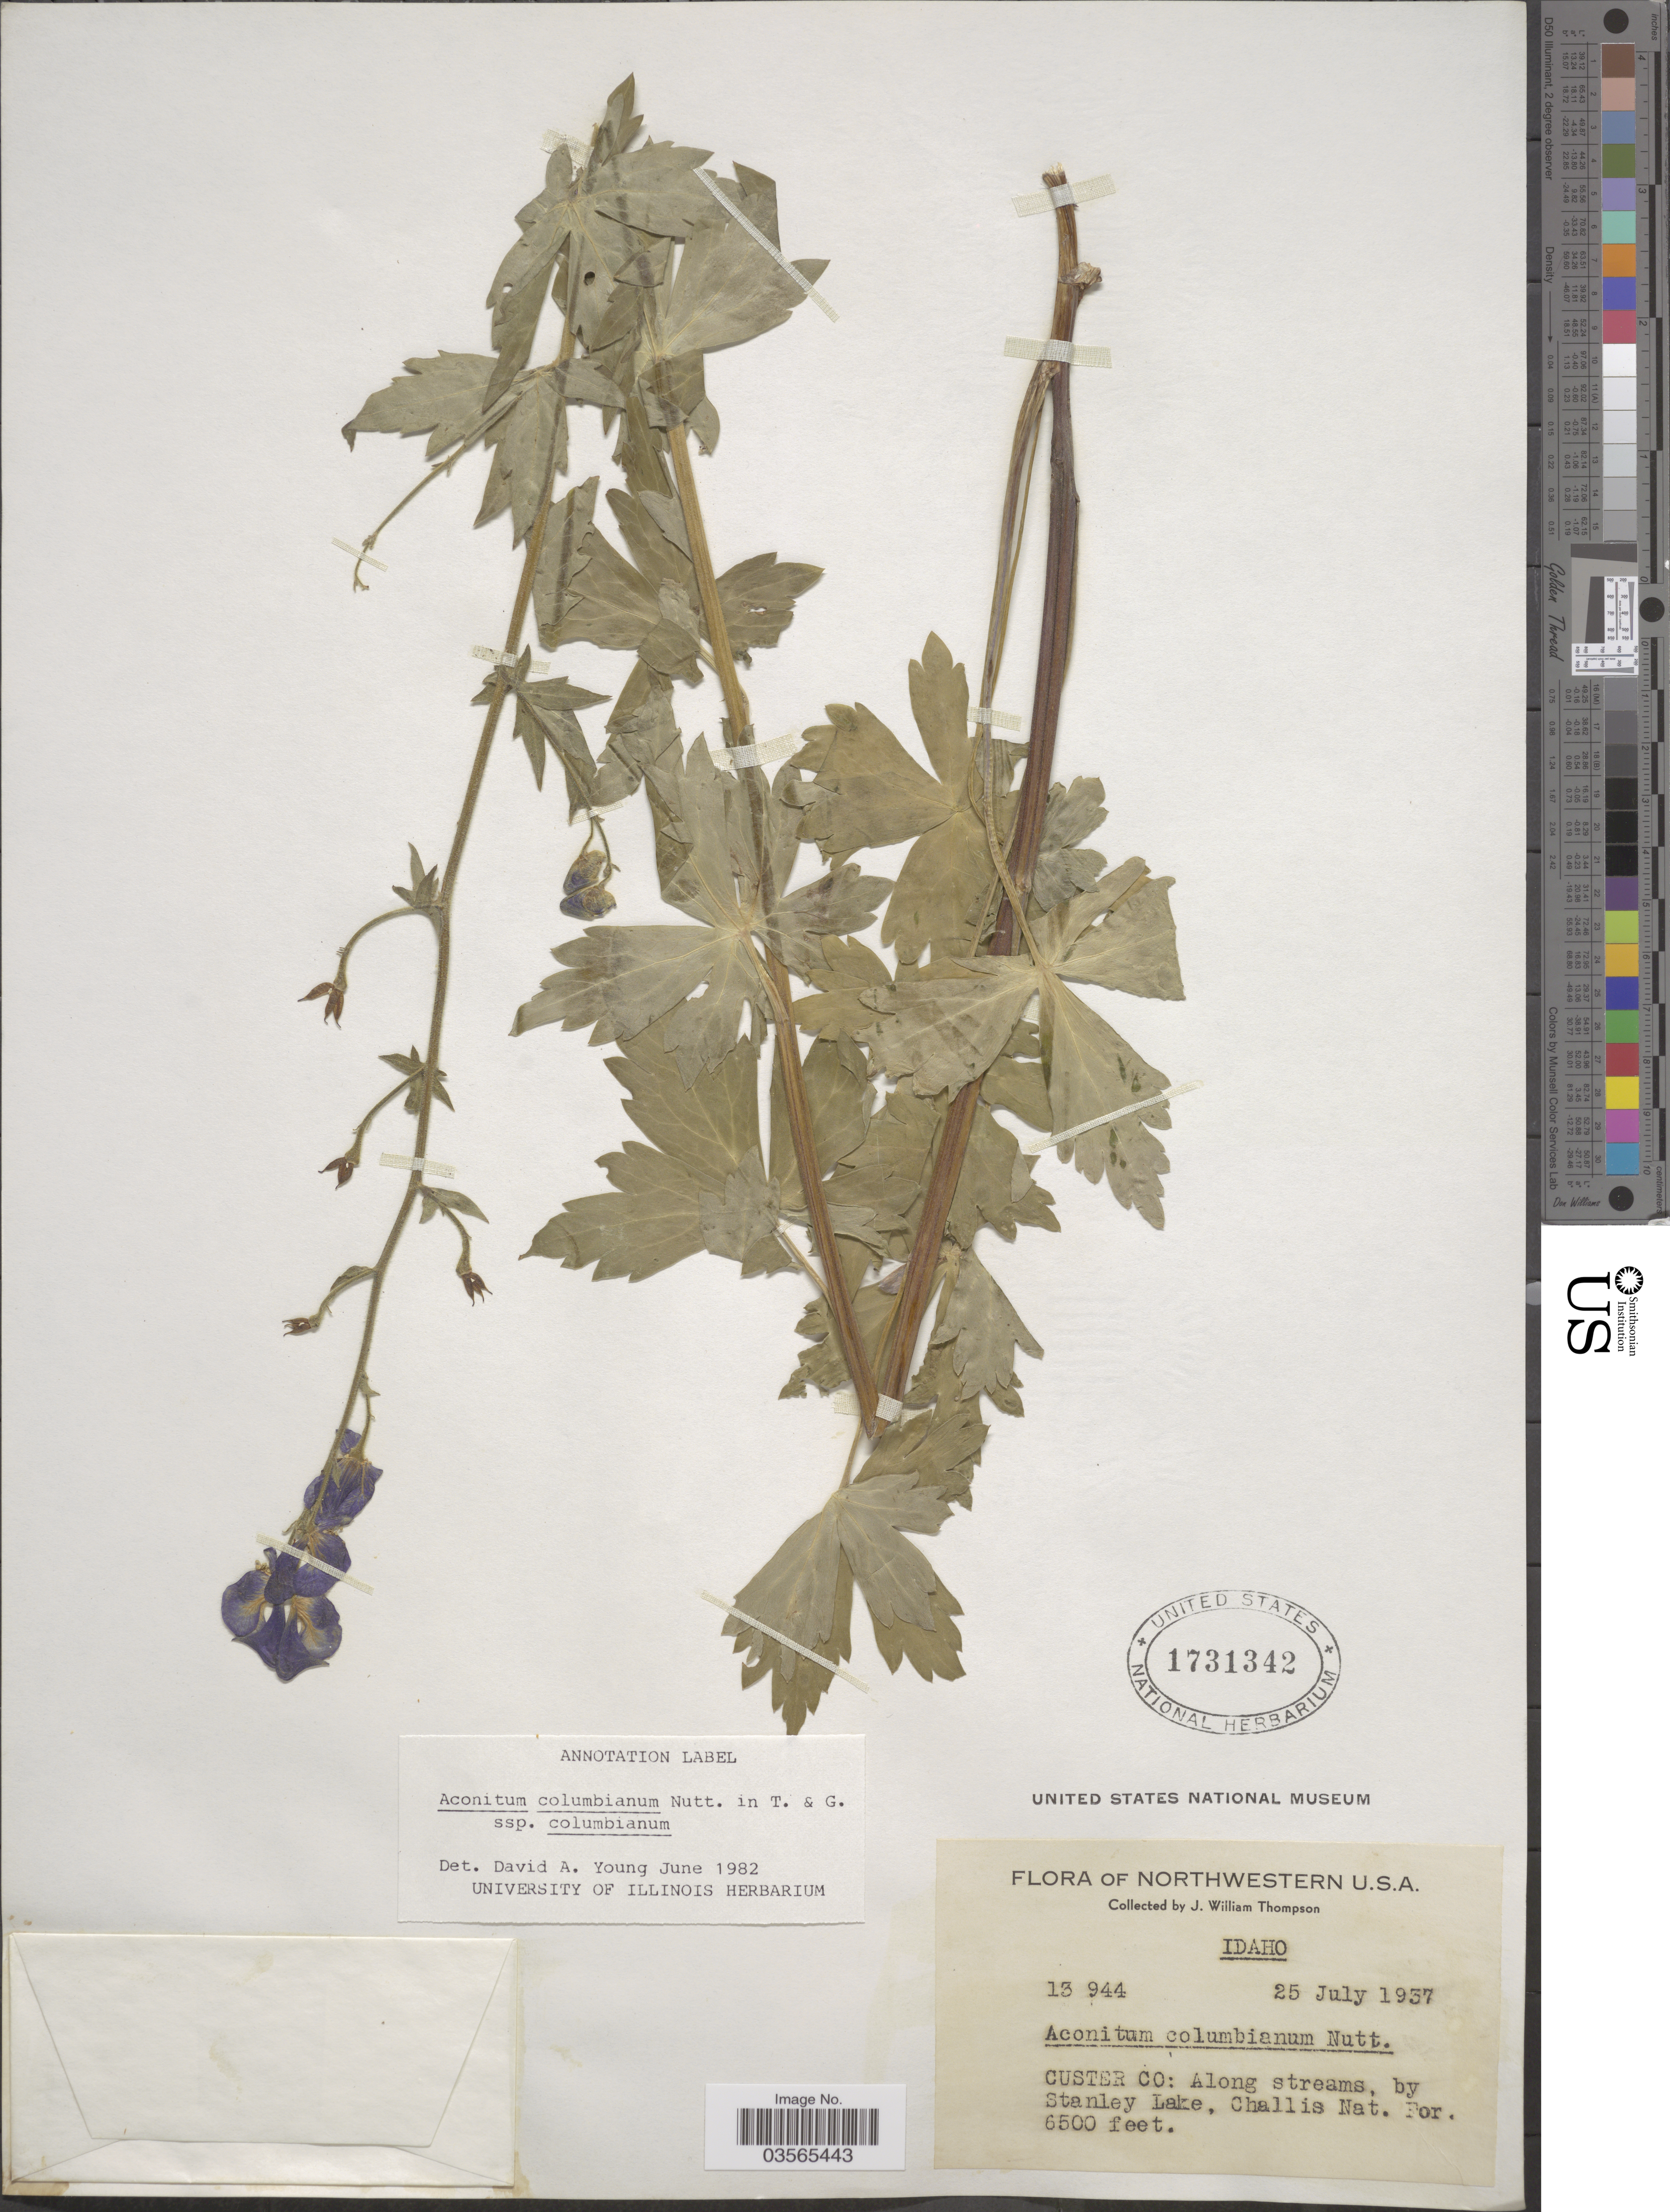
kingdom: Plantae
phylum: Tracheophyta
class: Magnoliopsida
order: Ranunculales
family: Ranunculaceae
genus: Aconitum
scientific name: Aconitum columbianum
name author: Nutt.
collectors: J. W. Thompson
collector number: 13944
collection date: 1937-07-25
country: United States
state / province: Idaho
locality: Northwestern U.S.A. Custer Co: Along streams, by Stanley Lake, Challis Nat. For.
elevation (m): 1981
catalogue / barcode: US 1731342